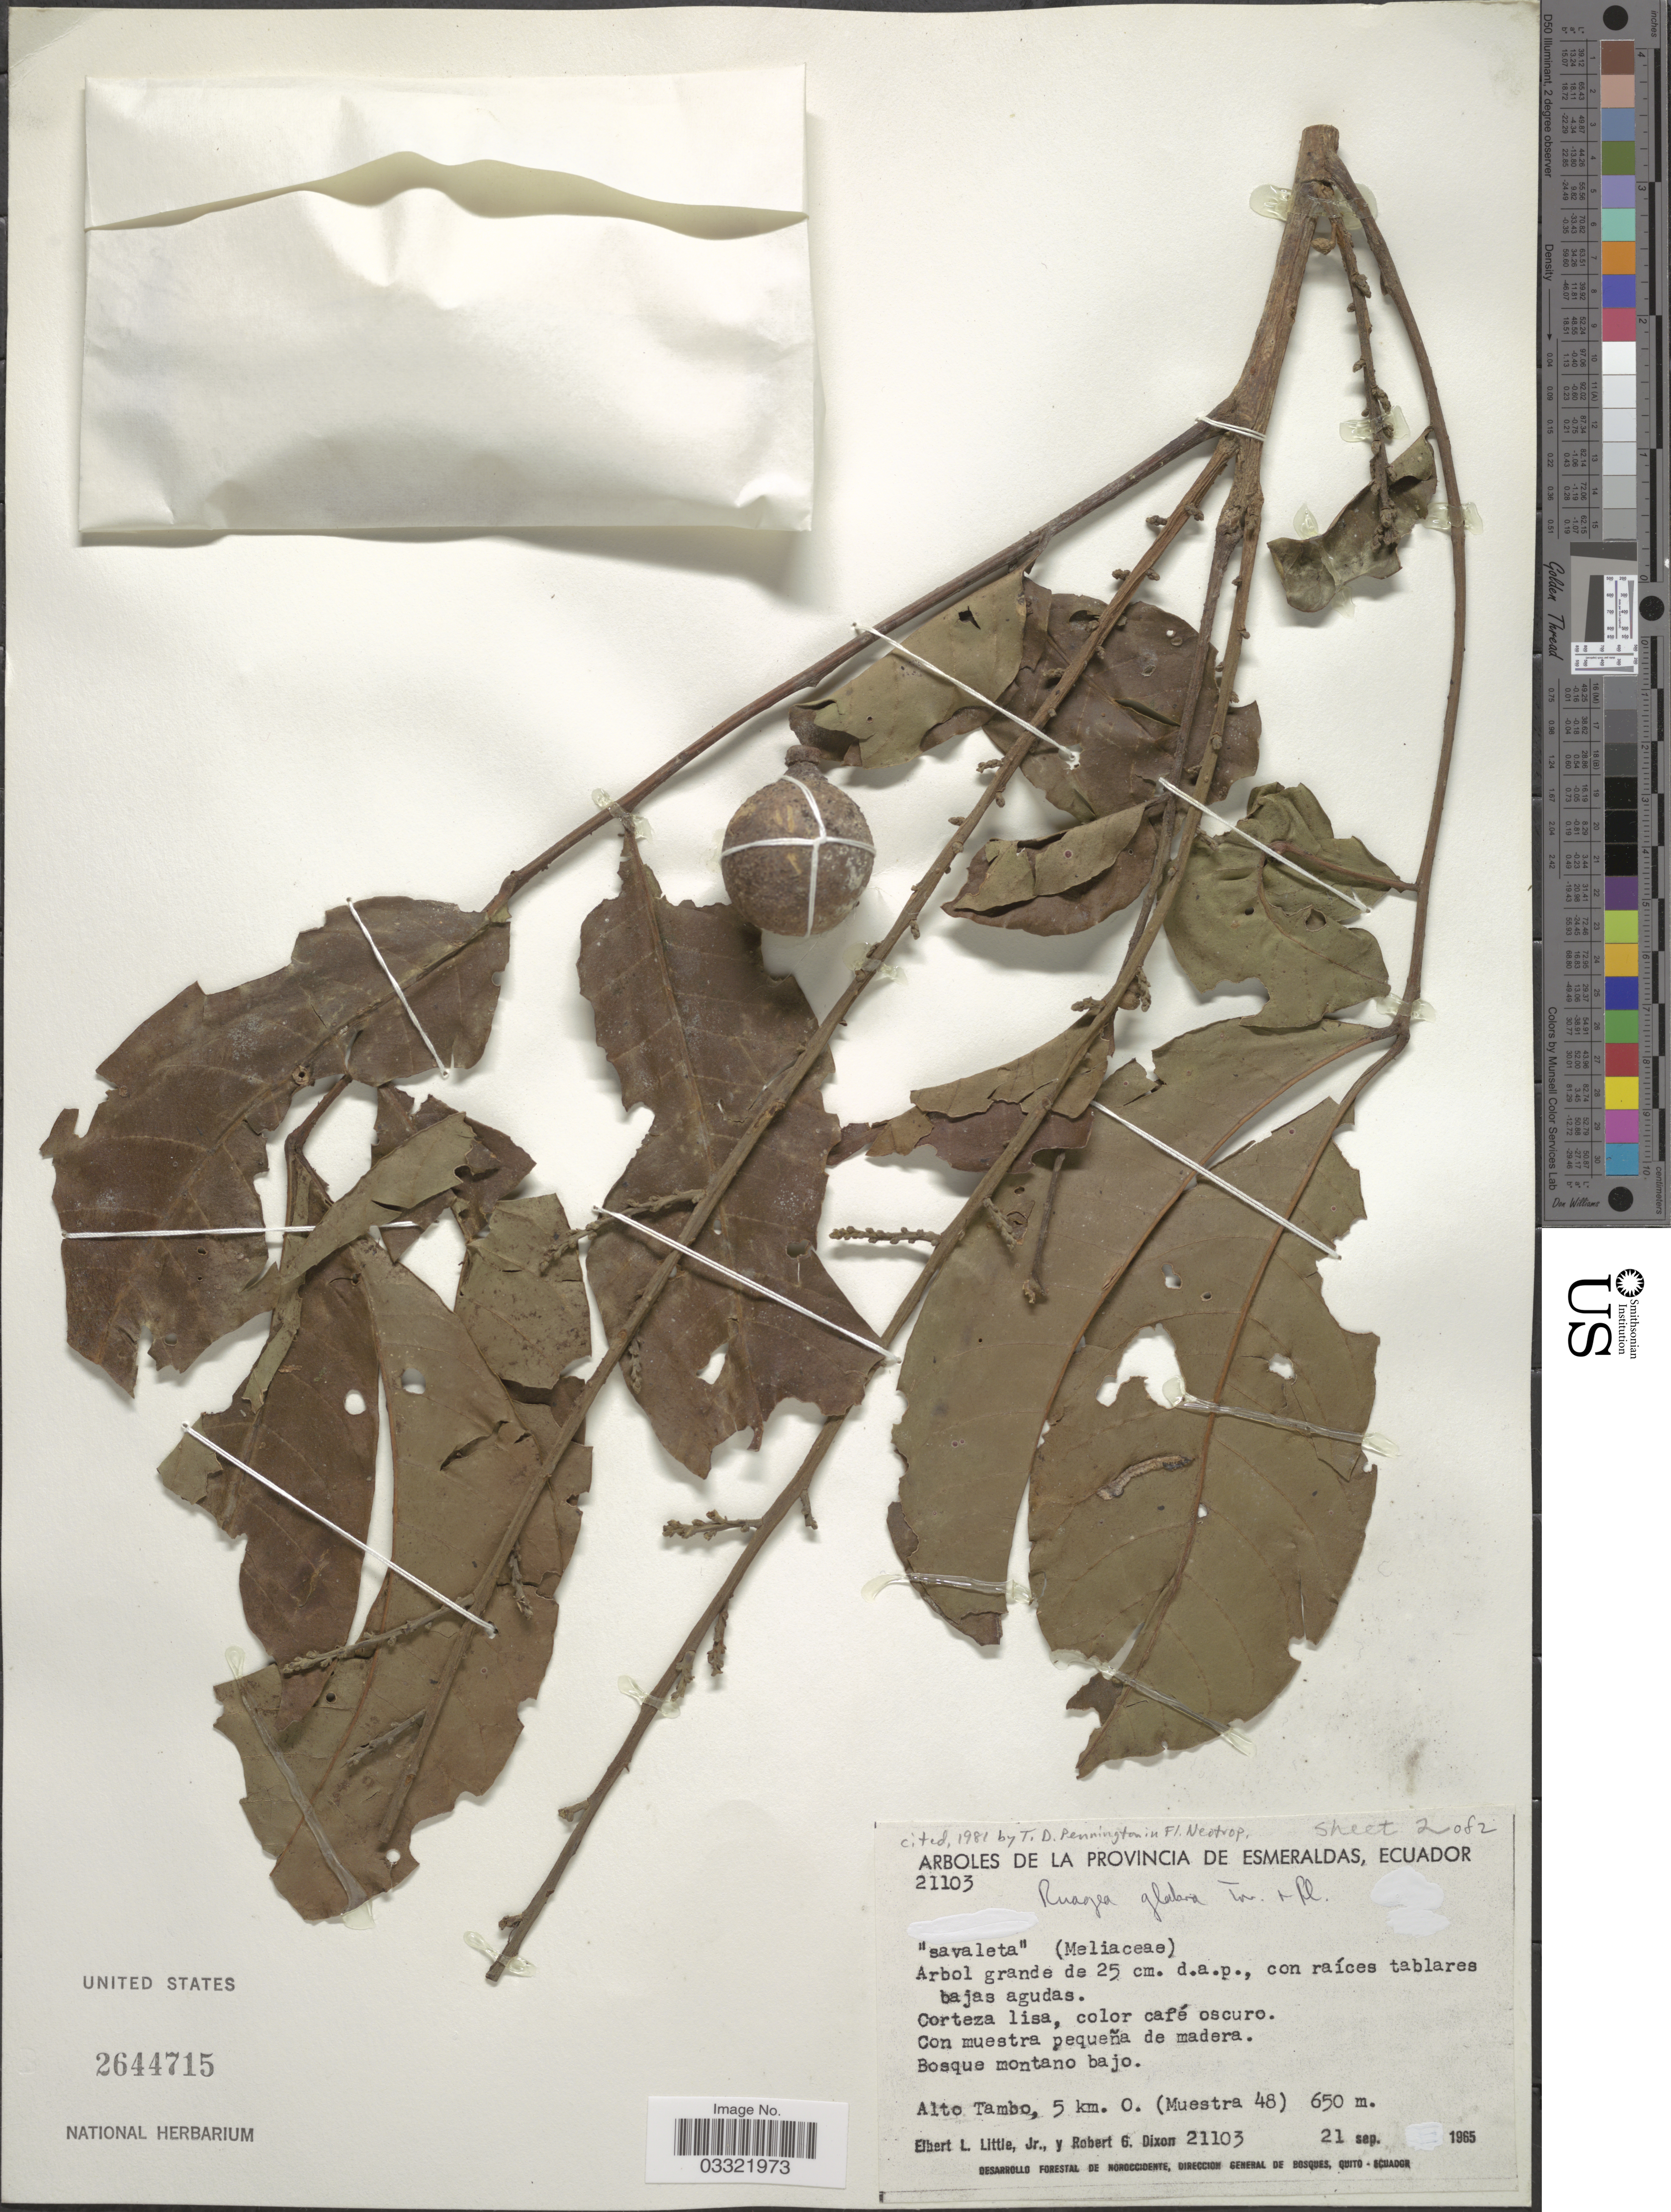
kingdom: Plantae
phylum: Tracheophyta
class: Magnoliopsida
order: Sapindales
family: Meliaceae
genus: Ruagea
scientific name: Ruagea glabra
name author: Triana & Planch.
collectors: E. L. Little & R. G. Dixon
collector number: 21103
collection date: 1965-09-21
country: Ecuador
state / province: Esmeraldas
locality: Alto Tambo, 5 km. O. (Muestra 48).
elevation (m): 650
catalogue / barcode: US 2644715